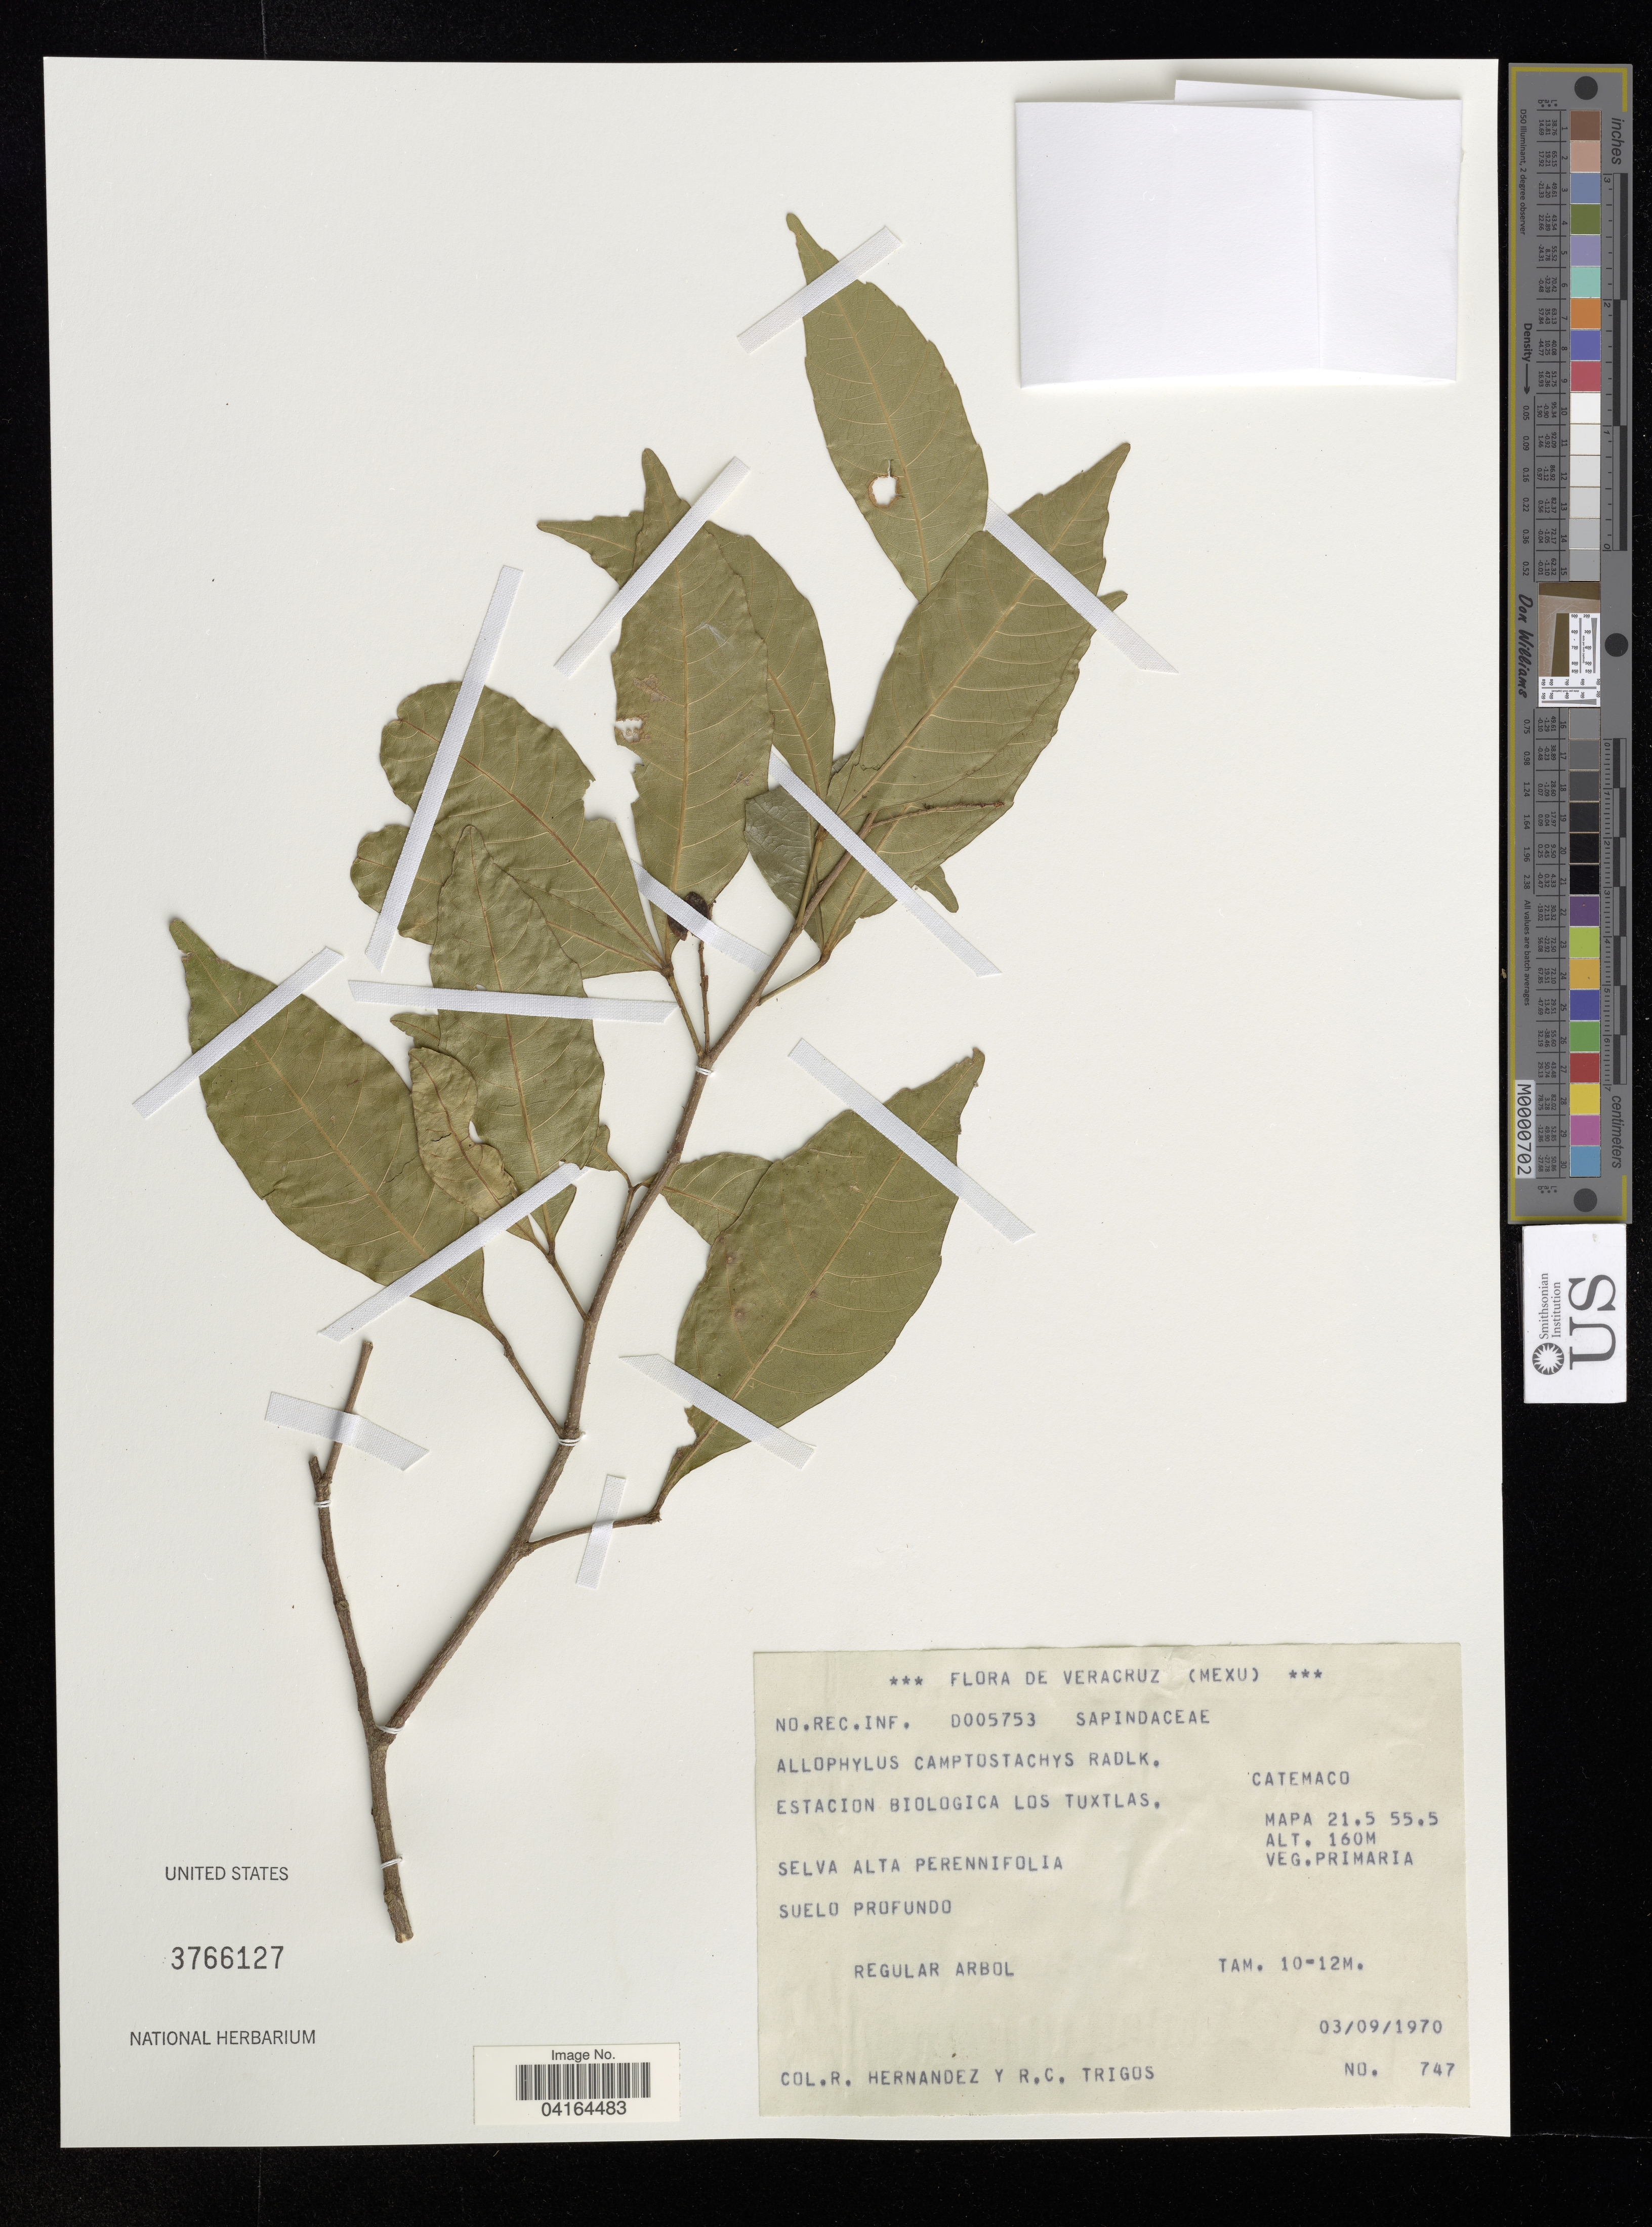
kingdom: Plantae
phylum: Tracheophyta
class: Magnoliopsida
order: Sapindales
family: Sapindaceae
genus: Allophylus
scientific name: Allophylus camptostachys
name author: Radlk.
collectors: R. Hernandez & R. Trigos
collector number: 747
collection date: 1970-09-03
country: Mexico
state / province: Veracruz Llave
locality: De Veracruz. Catemaco. Estacion biologica los tuxtlas.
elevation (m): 160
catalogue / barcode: US 3766127